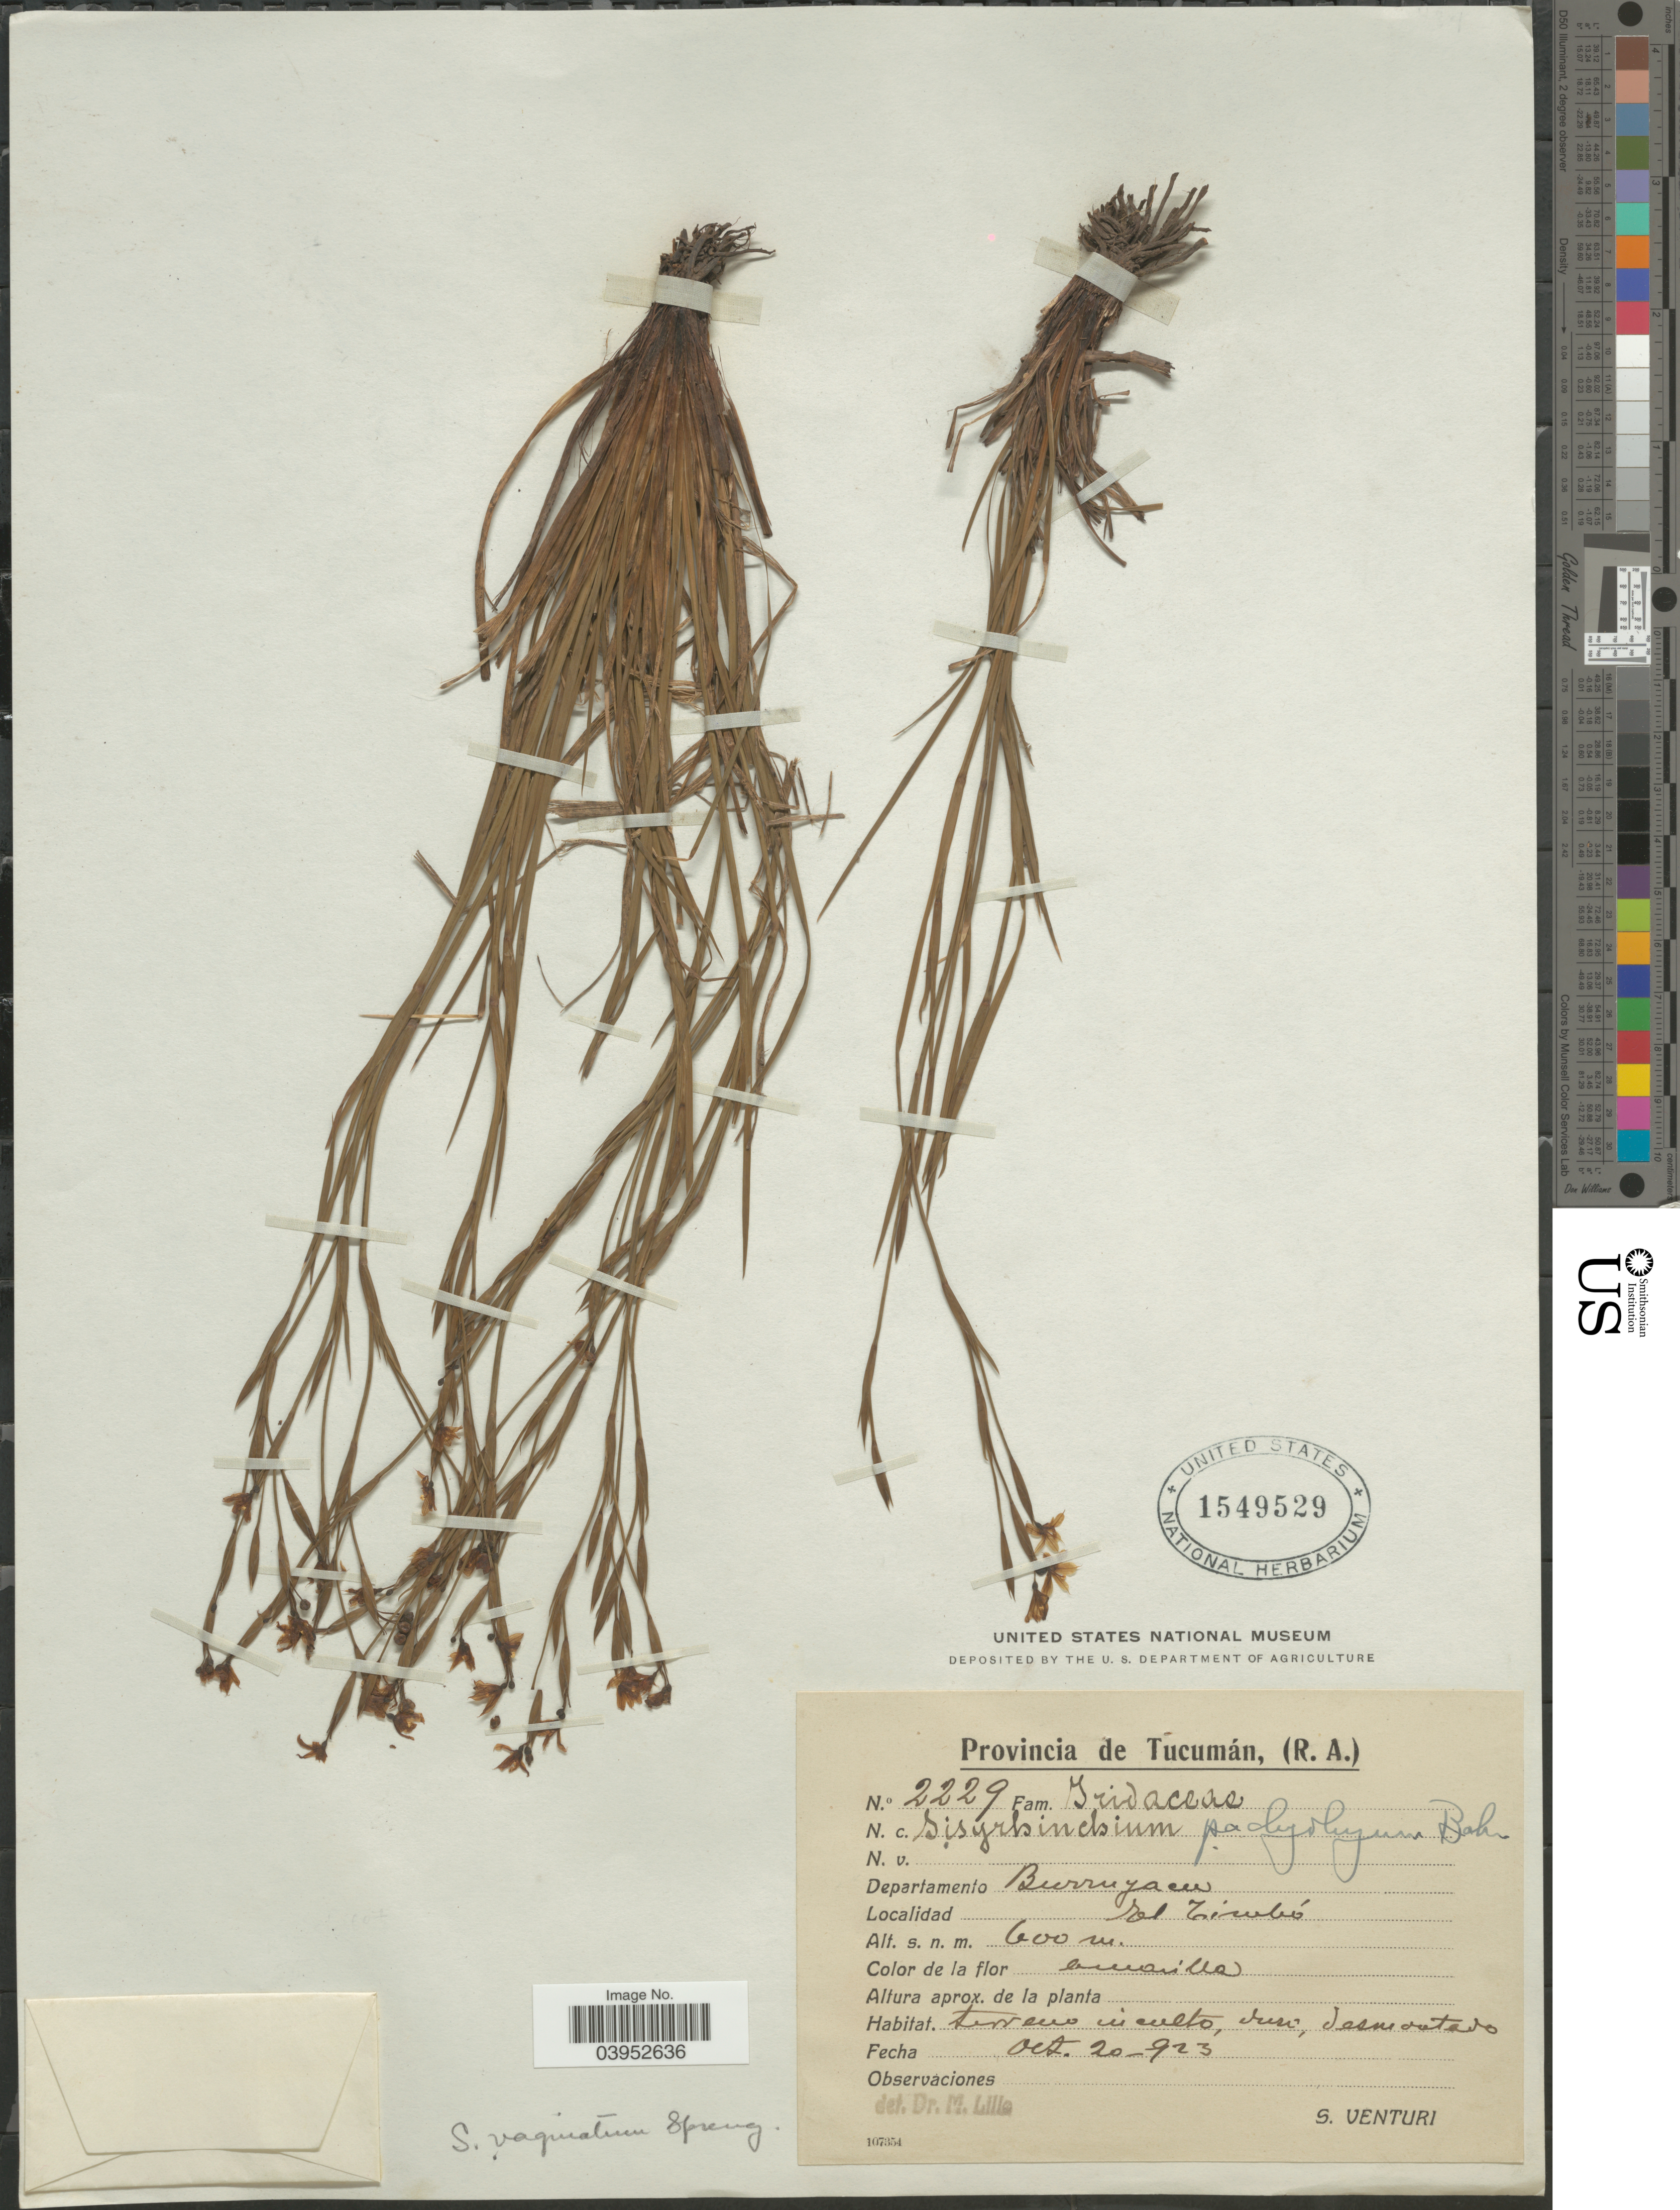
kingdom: Plantae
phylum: Tracheophyta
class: Liliopsida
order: Asparagales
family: Iridaceae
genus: Sisyrinchium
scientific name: Sisyrinchium vaginatum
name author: Spreng.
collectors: S. Venturi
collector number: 2229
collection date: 1923-10-20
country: Argentina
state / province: Tucuman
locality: Departamento Burruyacu. El Tambó.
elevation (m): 600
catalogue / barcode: US 1549529